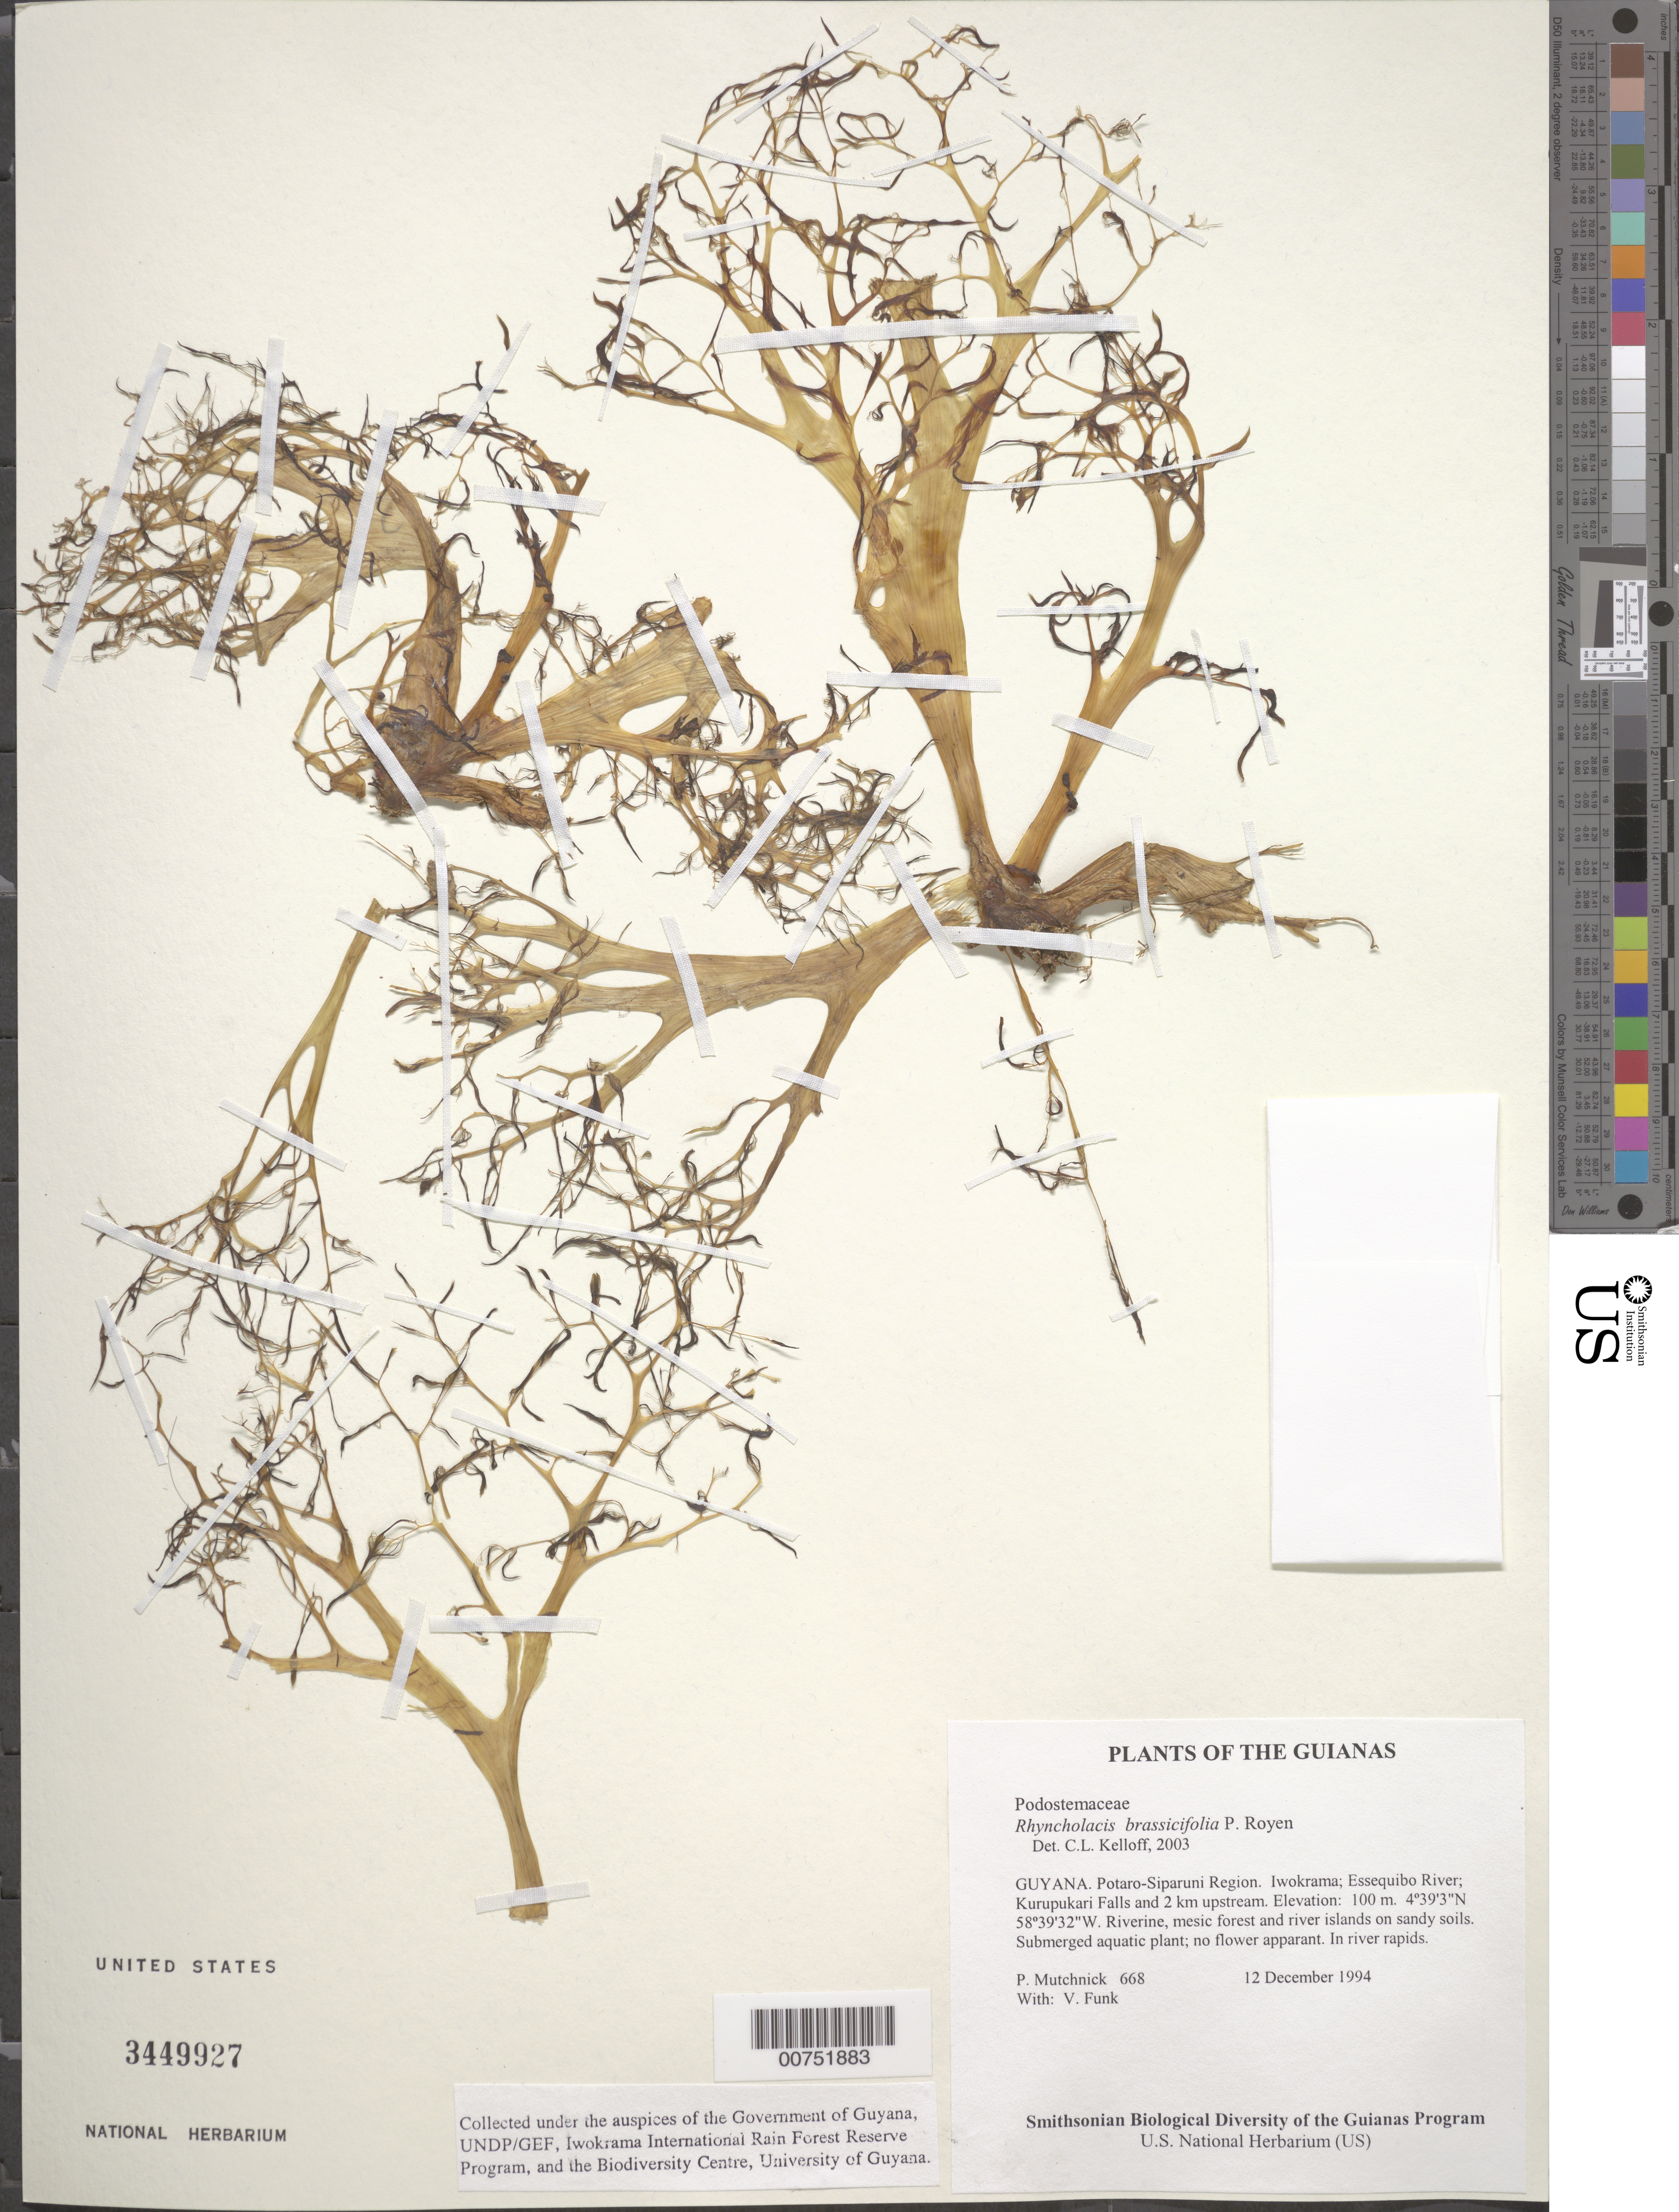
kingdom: Plantae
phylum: Tracheophyta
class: Magnoliopsida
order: Malpighiales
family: Podostemaceae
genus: Rhyncholacis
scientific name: Rhyncholacis brassicifolia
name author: P. Royen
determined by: Kelloff, Carol L., (US), Smithsonian Institution - National Museum of Natural History (UNITED STATES)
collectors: P. Mutchnick & V. Funk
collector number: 668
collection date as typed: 12 December 1994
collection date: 1994-12-12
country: Guyana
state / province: Potaro-Siparuni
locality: Iwokrama; Essequibo River; Kurupukari Falls and 2 km upstream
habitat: Riverine, mesic forest and river islands on sandy soils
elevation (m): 100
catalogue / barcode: US 3449927